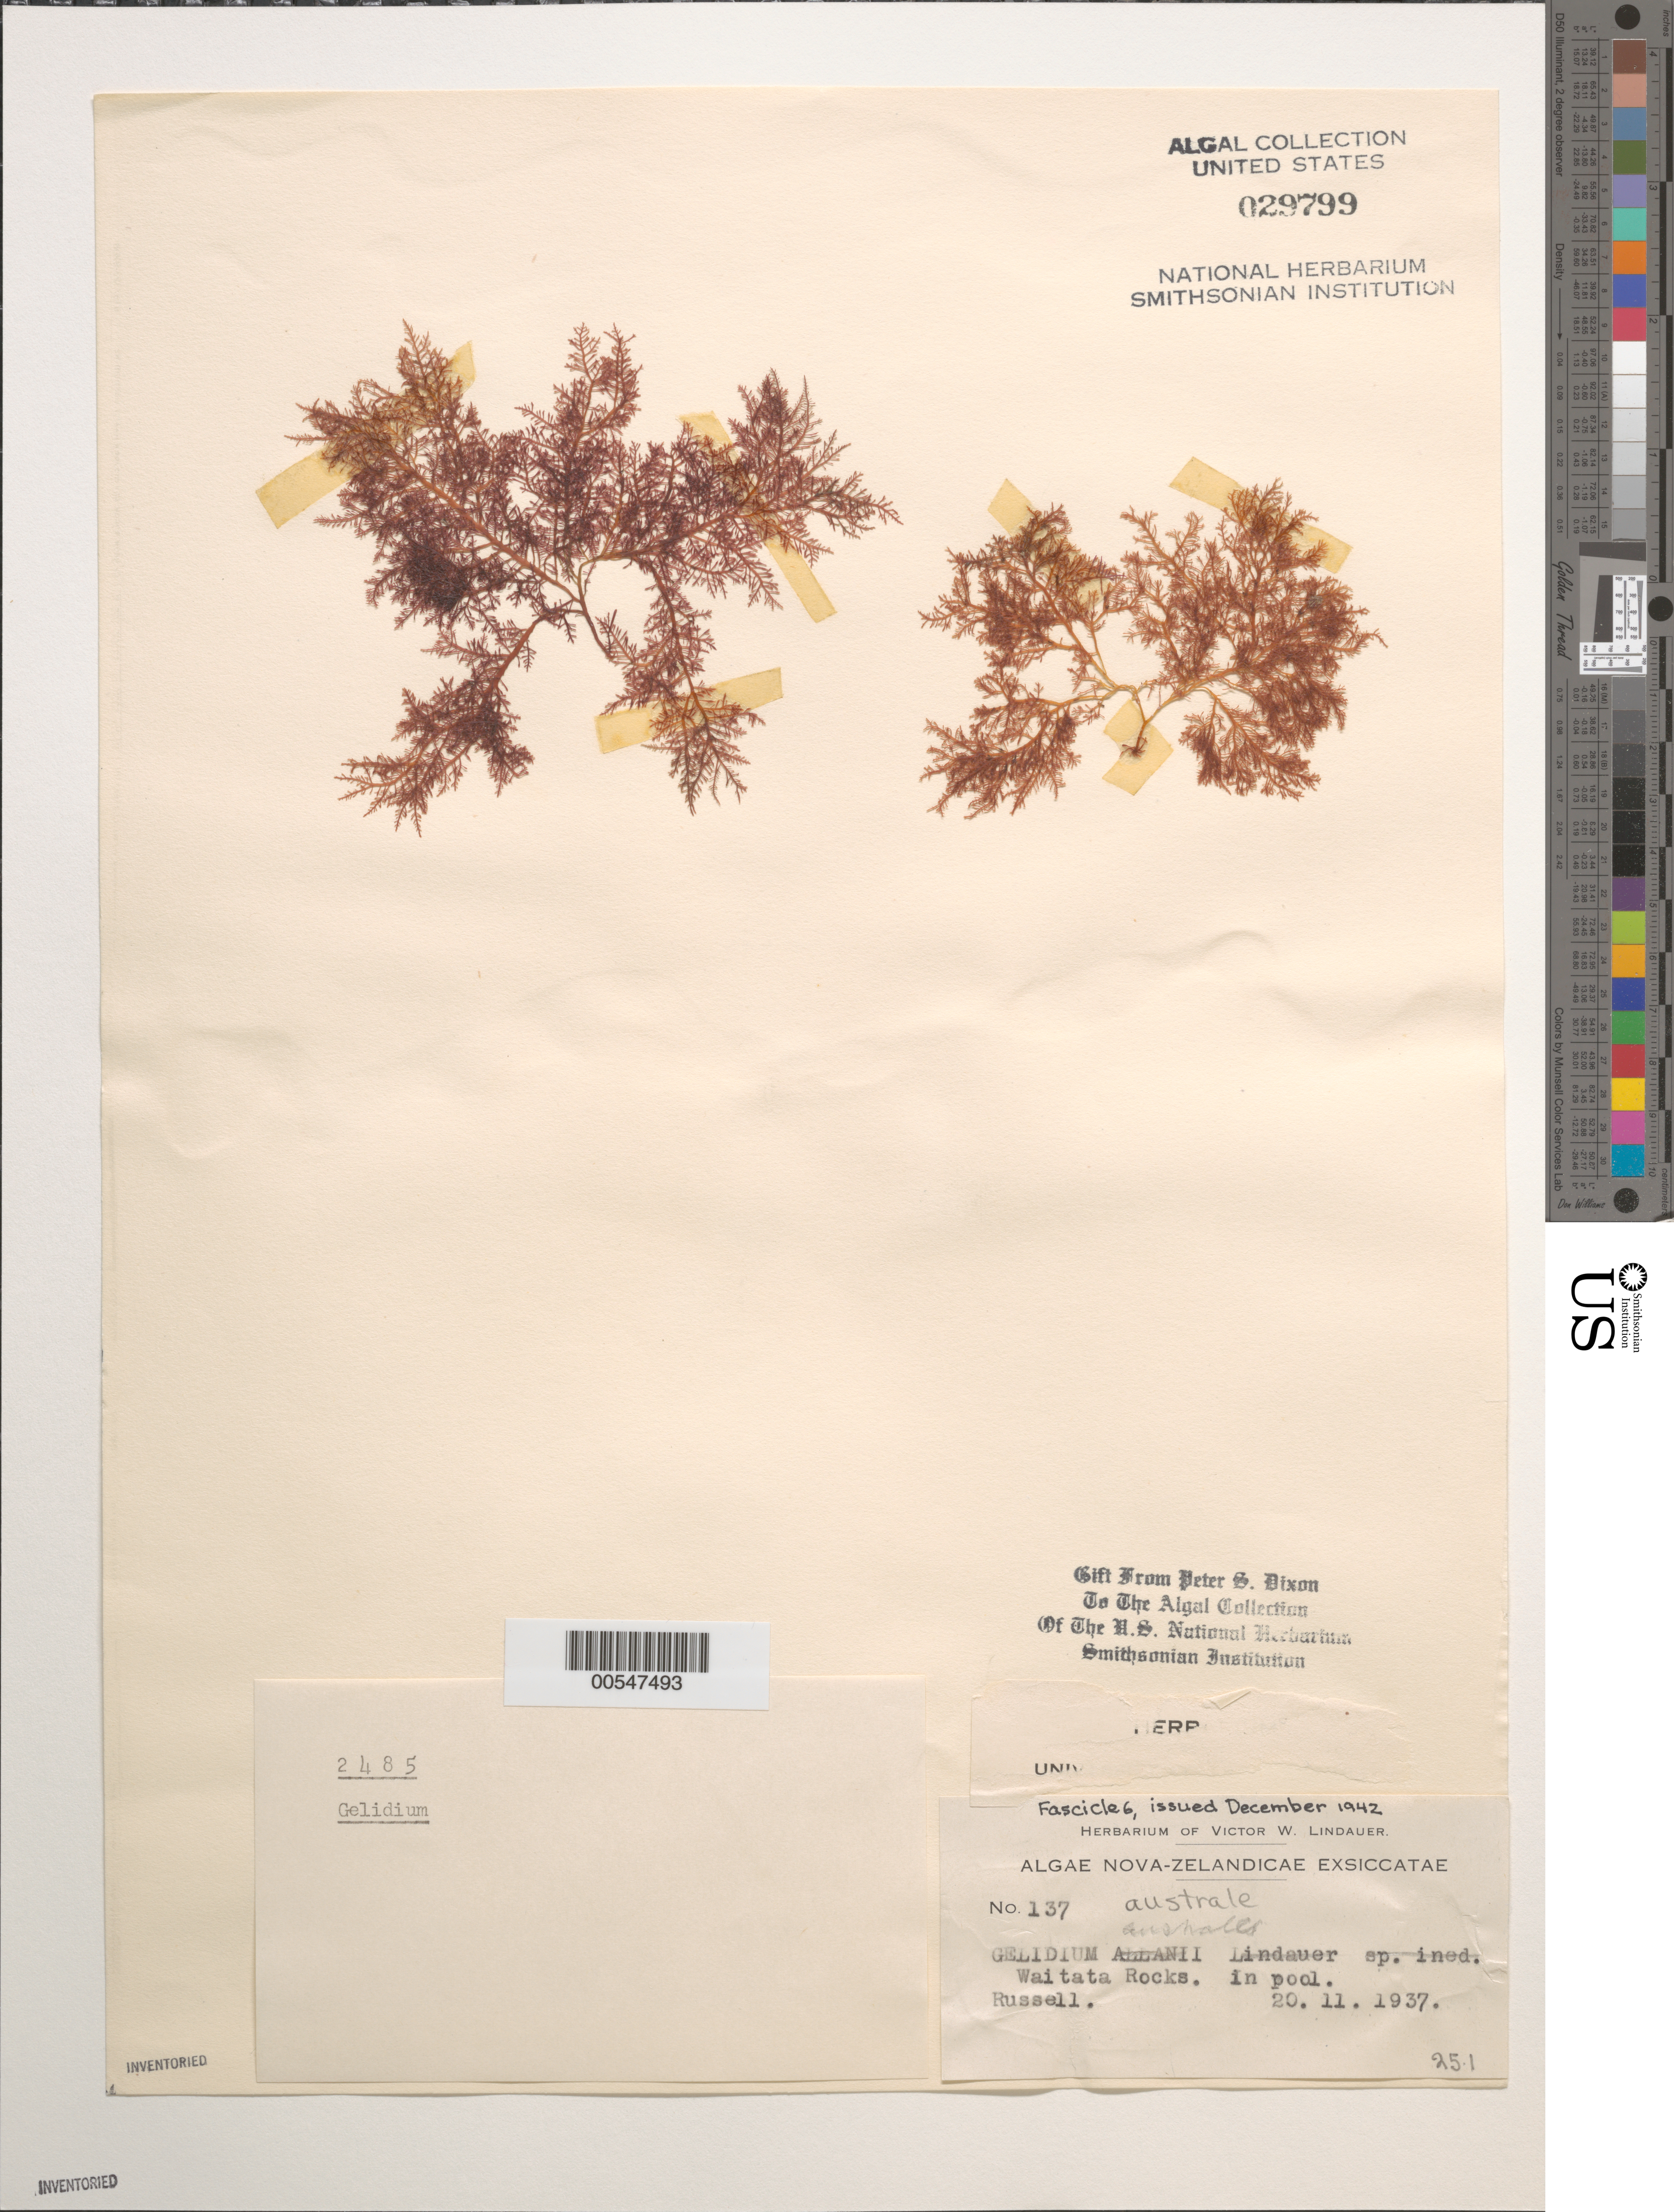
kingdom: Plantae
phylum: Rhodophyta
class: Florideophyceae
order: Gelidiales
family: Gelidiaceae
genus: Gelidium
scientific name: Gelidium australe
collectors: V. Lindauer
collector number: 137 & PSD 2485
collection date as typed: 20 Nov 1937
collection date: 1937-11-20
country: New Zealand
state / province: Northland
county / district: Far North District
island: North Island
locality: Waitata Rocks, Russell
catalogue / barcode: US 29799